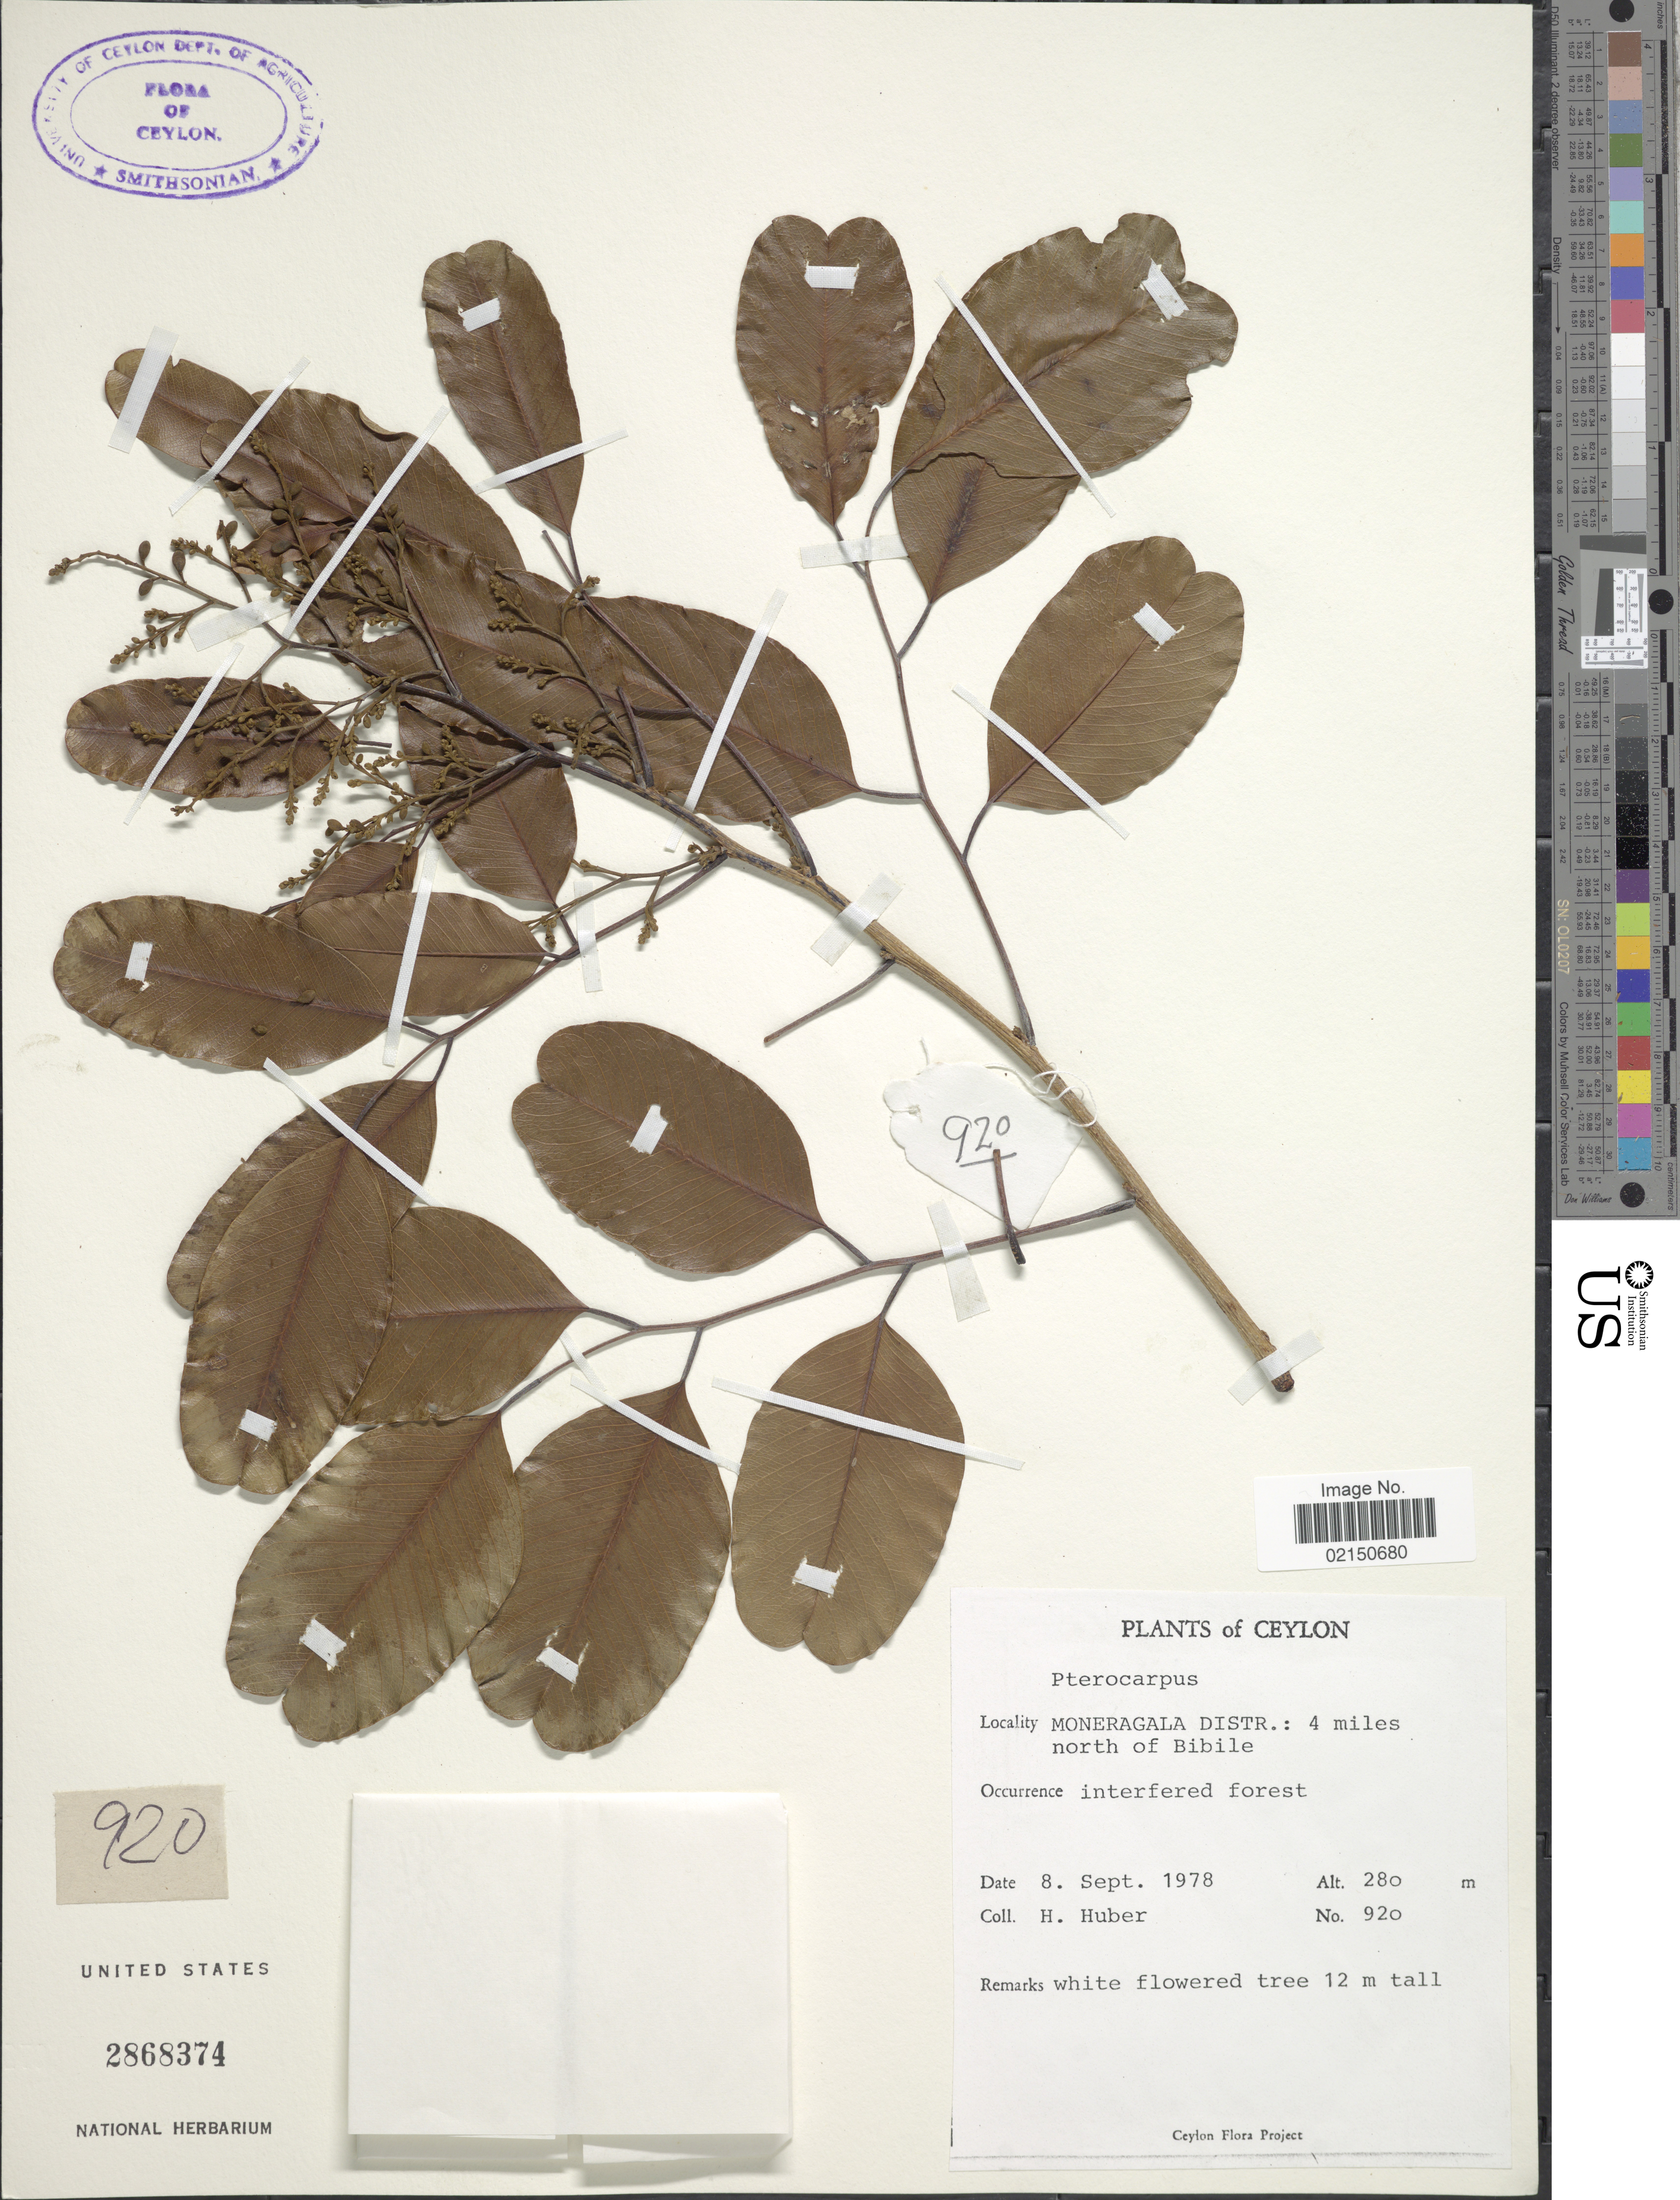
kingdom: Plantae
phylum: Tracheophyta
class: Magnoliopsida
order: Fabales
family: Fabaceae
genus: Pterocarpus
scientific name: Pterocarpus sp.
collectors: H. Huber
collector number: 92o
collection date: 1978-09-08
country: Sri Lanka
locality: Ceylon. Moneragala Distr.: 4 miles north of Bibile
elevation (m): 280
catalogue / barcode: US 2868374